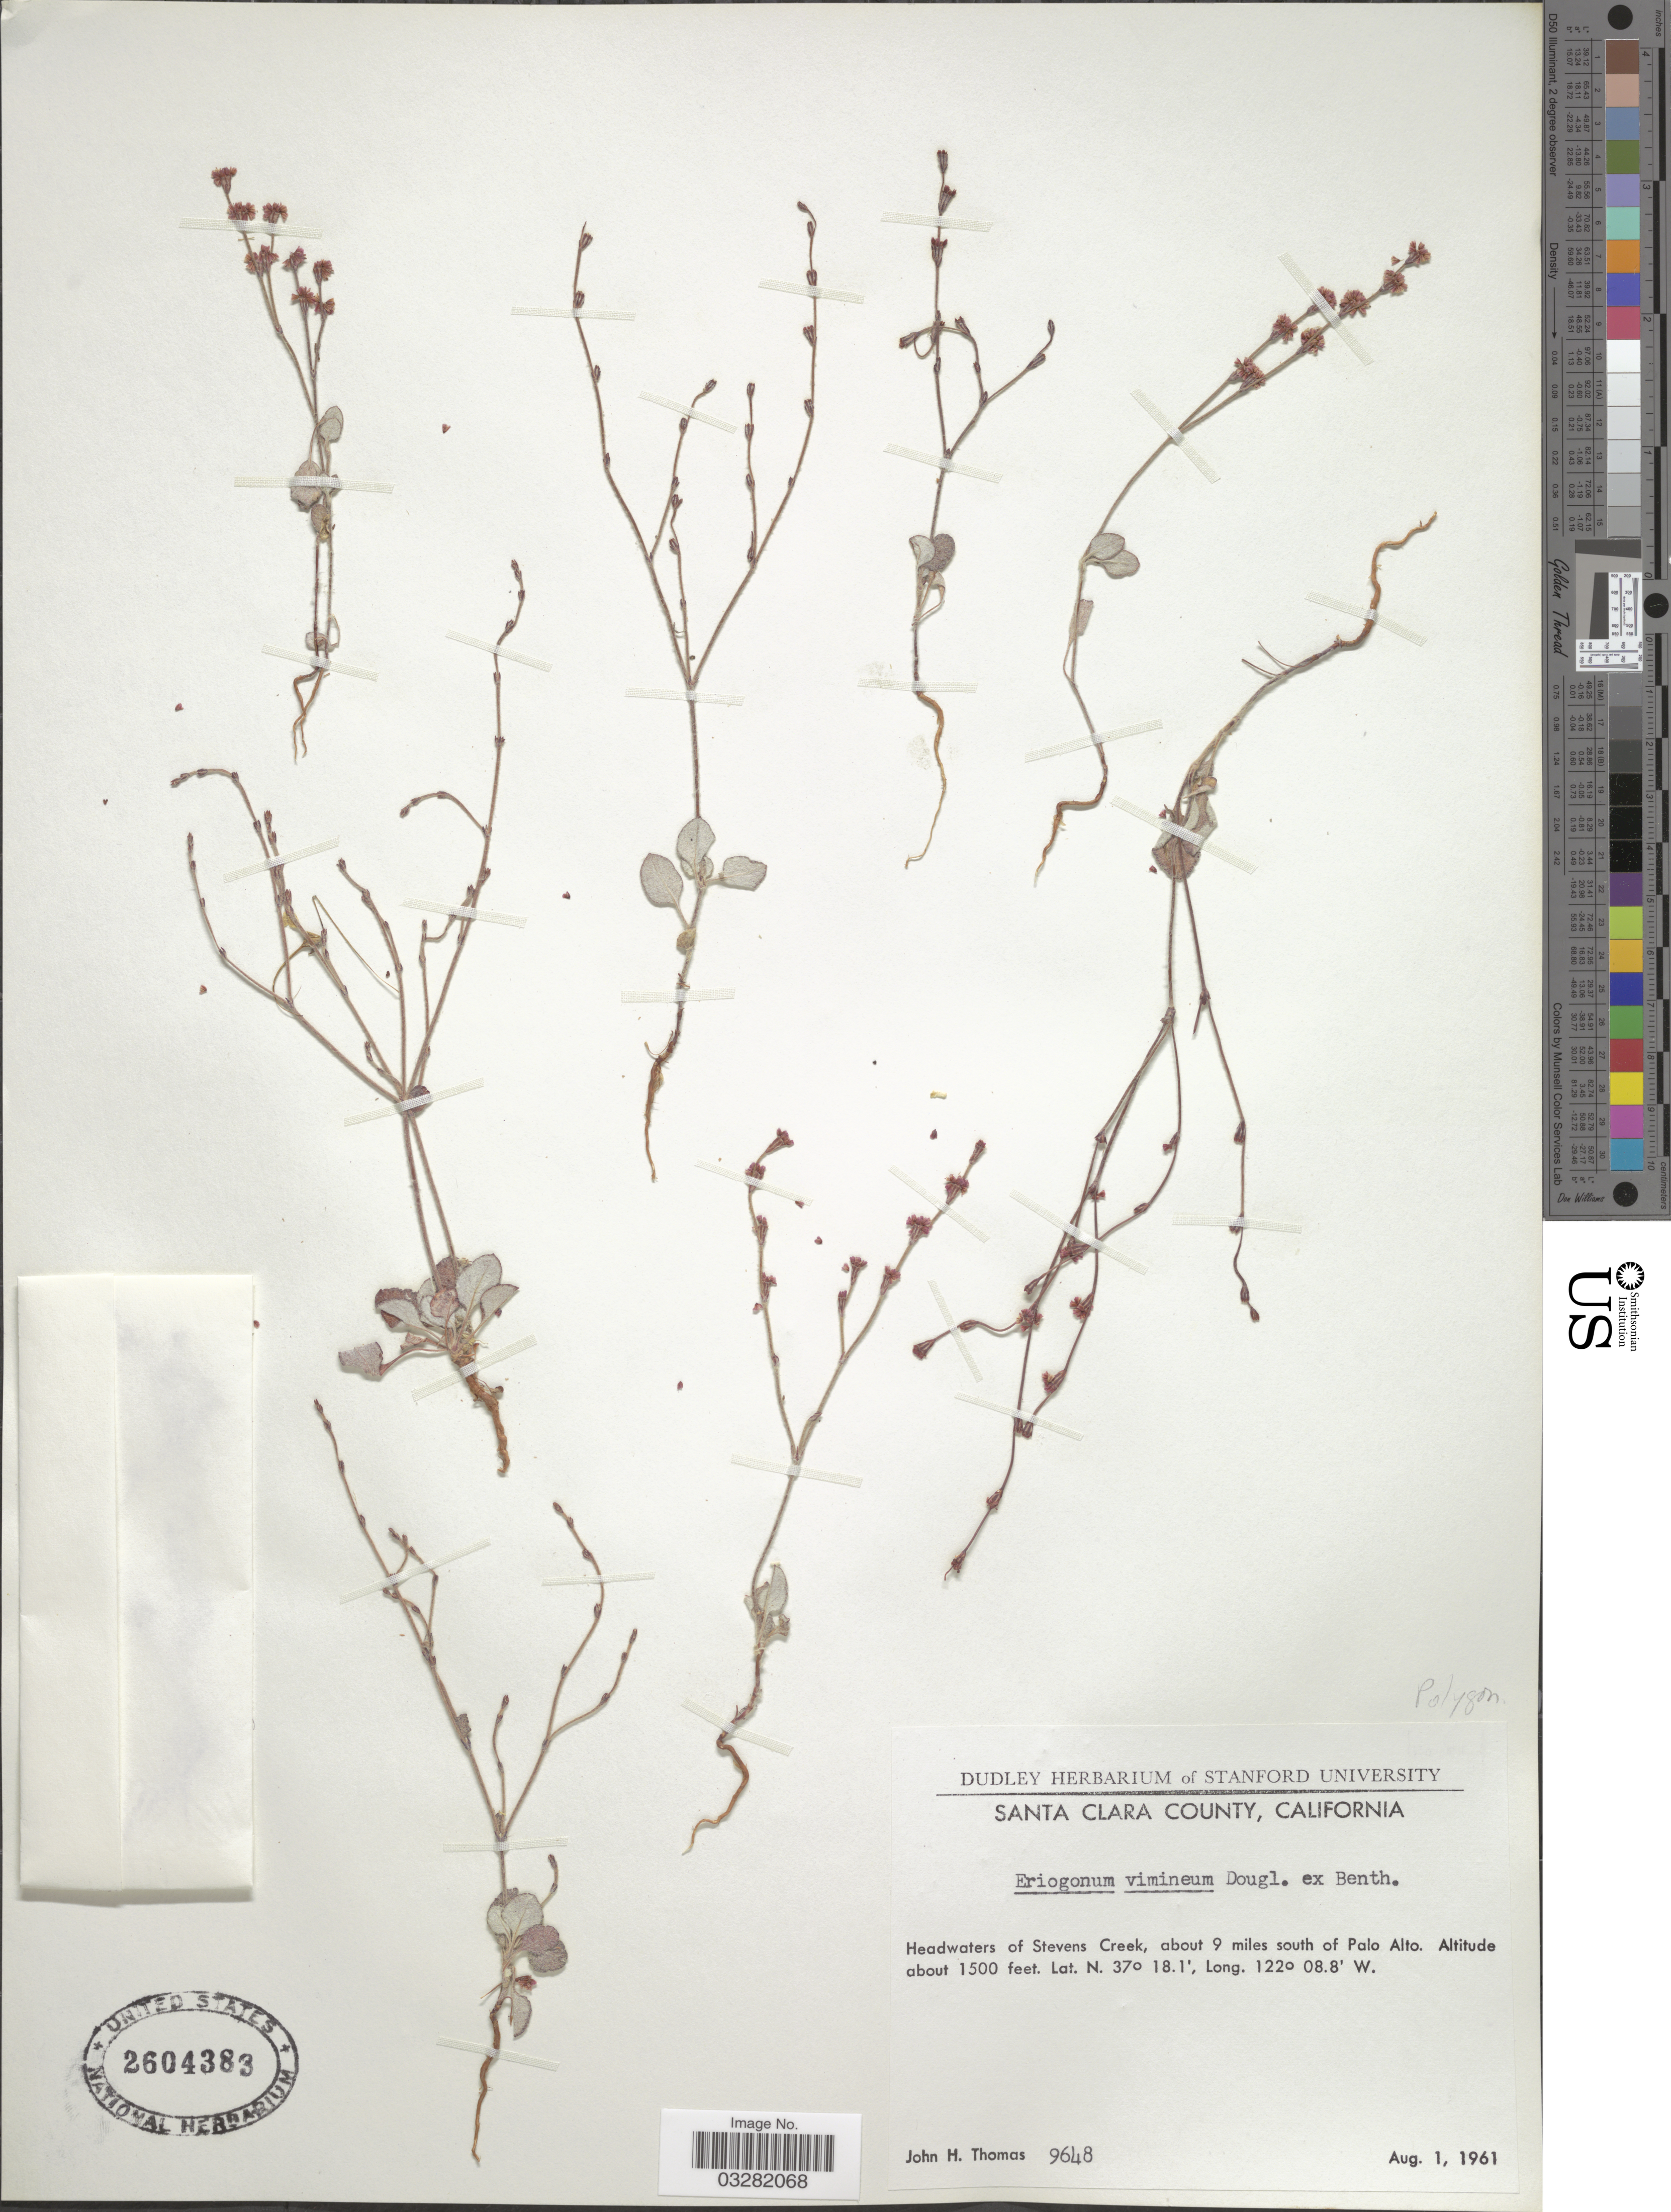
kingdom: Plantae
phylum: Tracheophyta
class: Magnoliopsida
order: Caryophyllales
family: Polygonaceae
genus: Eriogonum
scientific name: Eriogonum vimineum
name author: Douglas ex Benth.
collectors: J. H. Thomas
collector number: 9648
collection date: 1961-08-01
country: United States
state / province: California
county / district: Santa Clara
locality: Santa Clara County. Headwaters of Stevens Creek, about 9 miles south of Palo Alto.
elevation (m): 457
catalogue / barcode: US 2604383